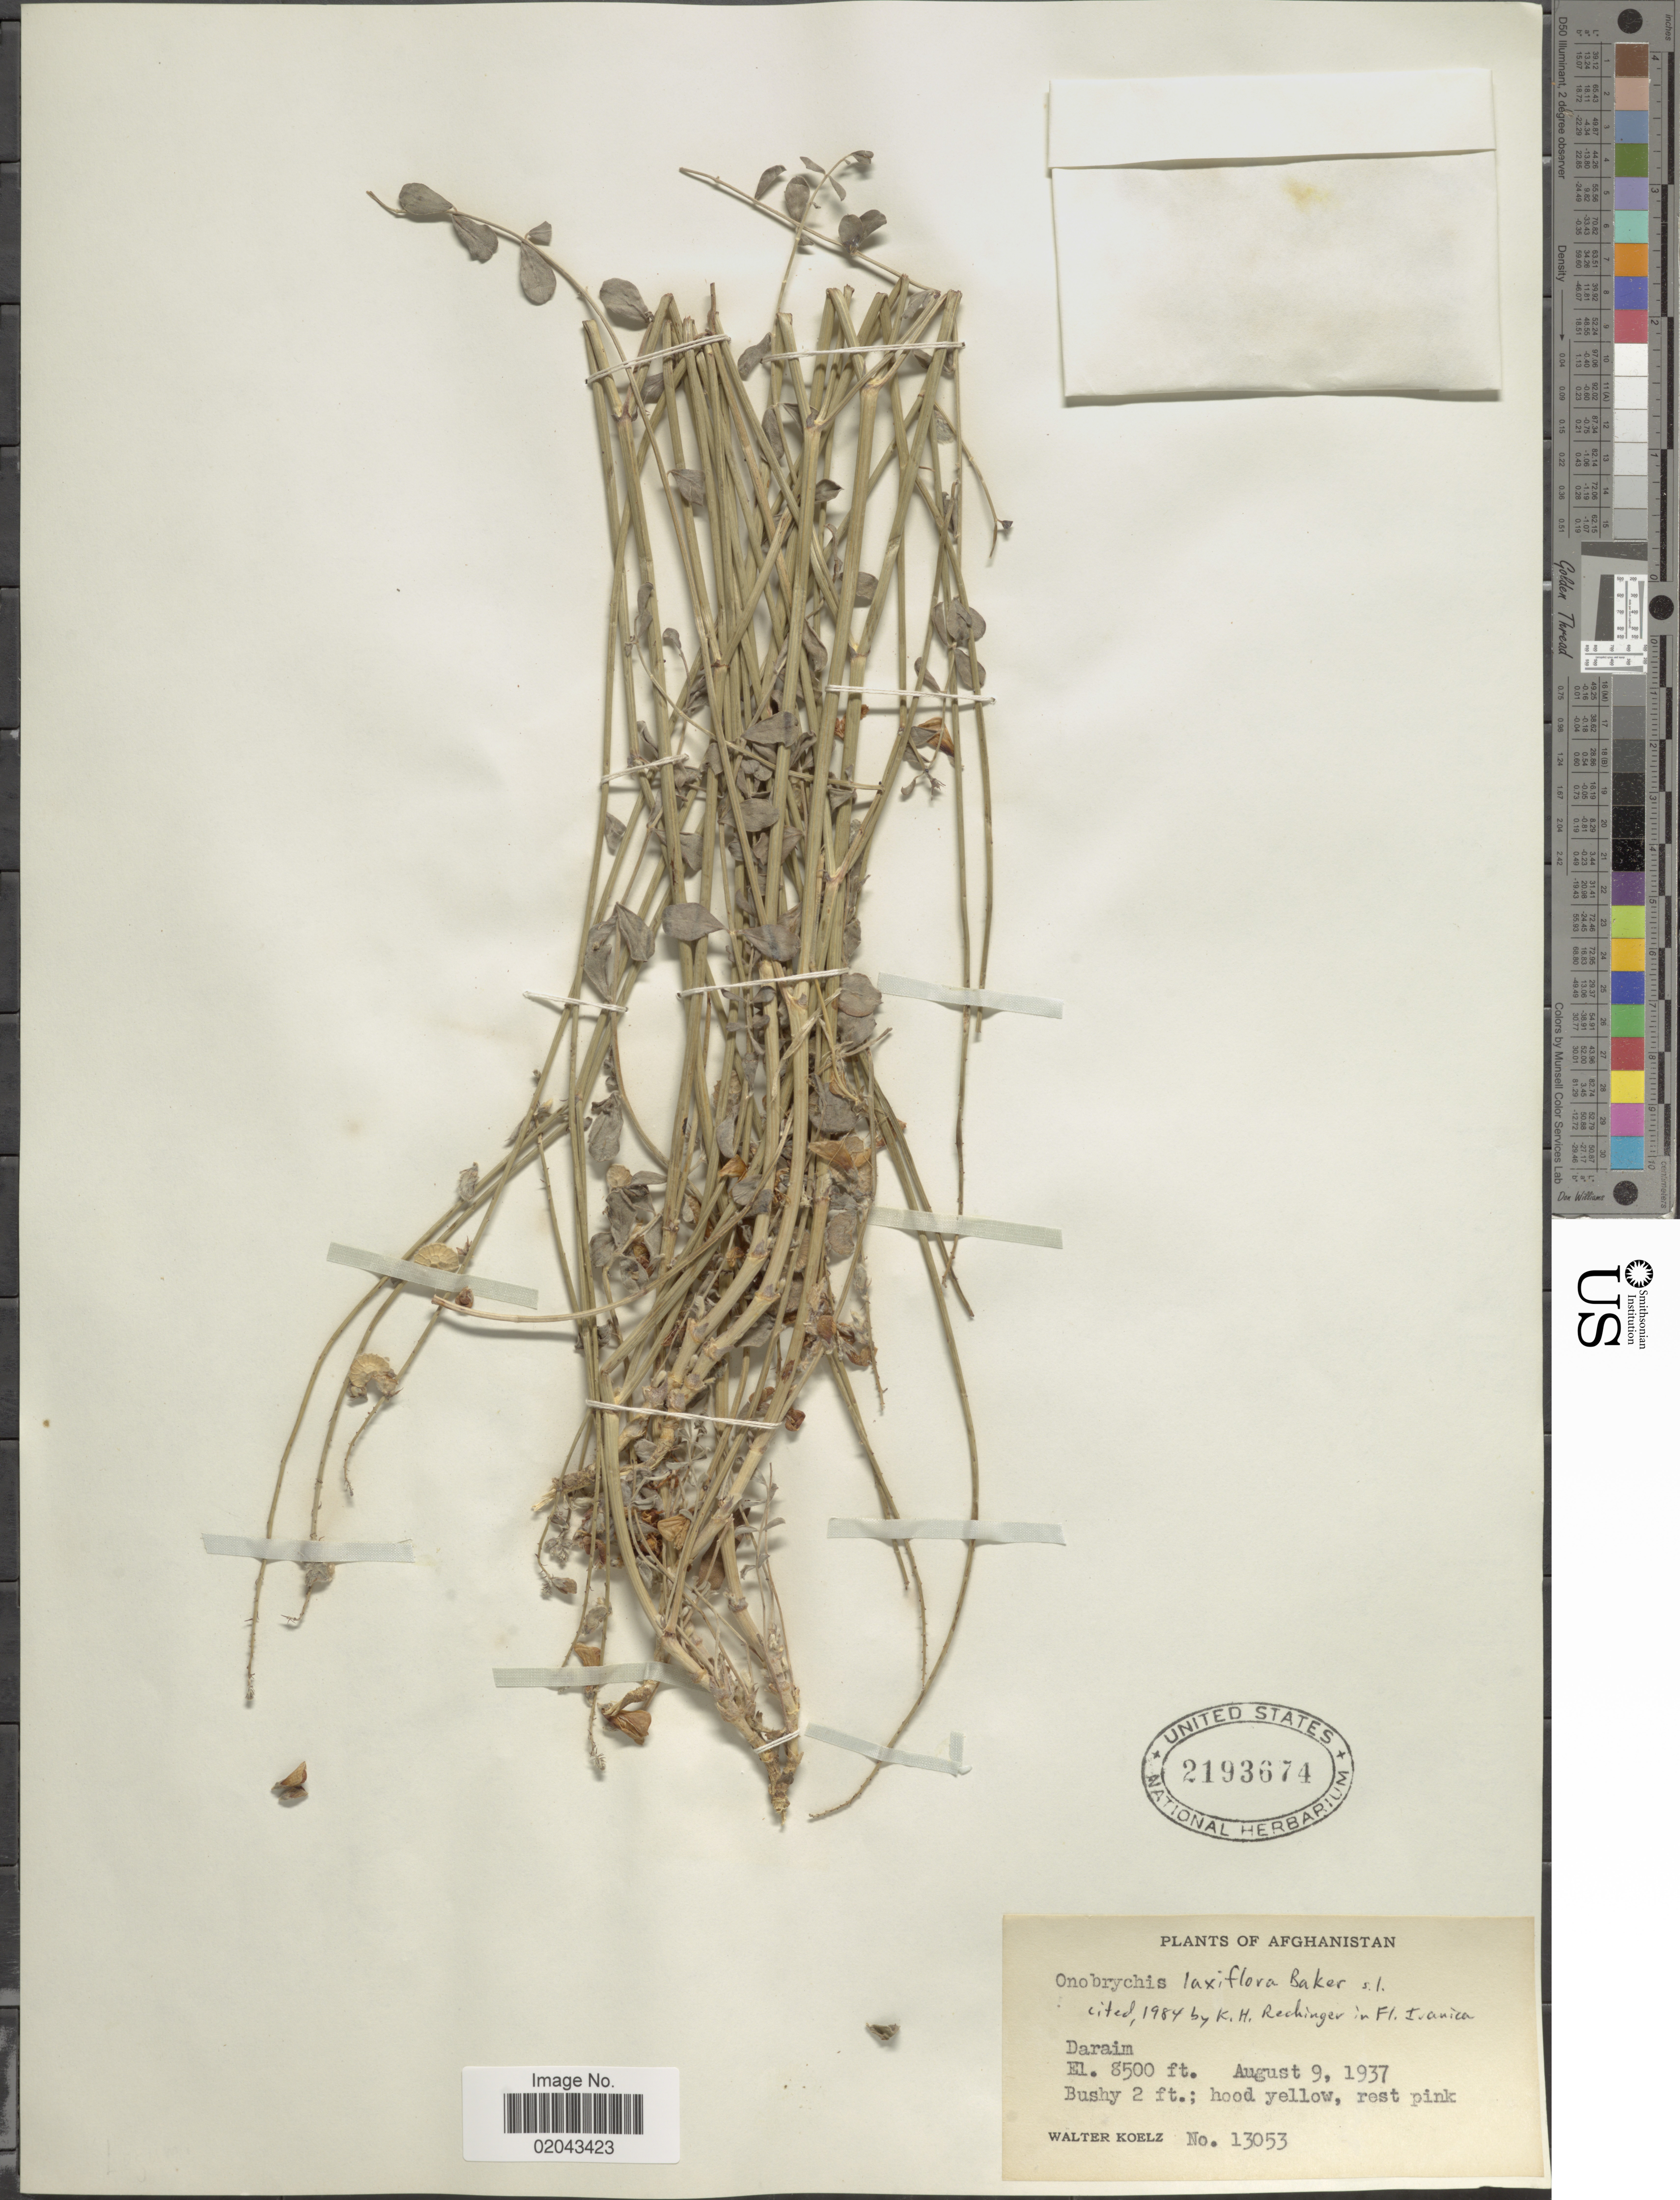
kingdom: Plantae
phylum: Tracheophyta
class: Magnoliopsida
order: Fabales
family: Fabaceae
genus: Onobrychis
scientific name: Onobrychis laxiflora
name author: Baker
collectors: W. N. Koelz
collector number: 13053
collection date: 1937-08-09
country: Afghanistan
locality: Daraim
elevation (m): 2591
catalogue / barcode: US 2193674